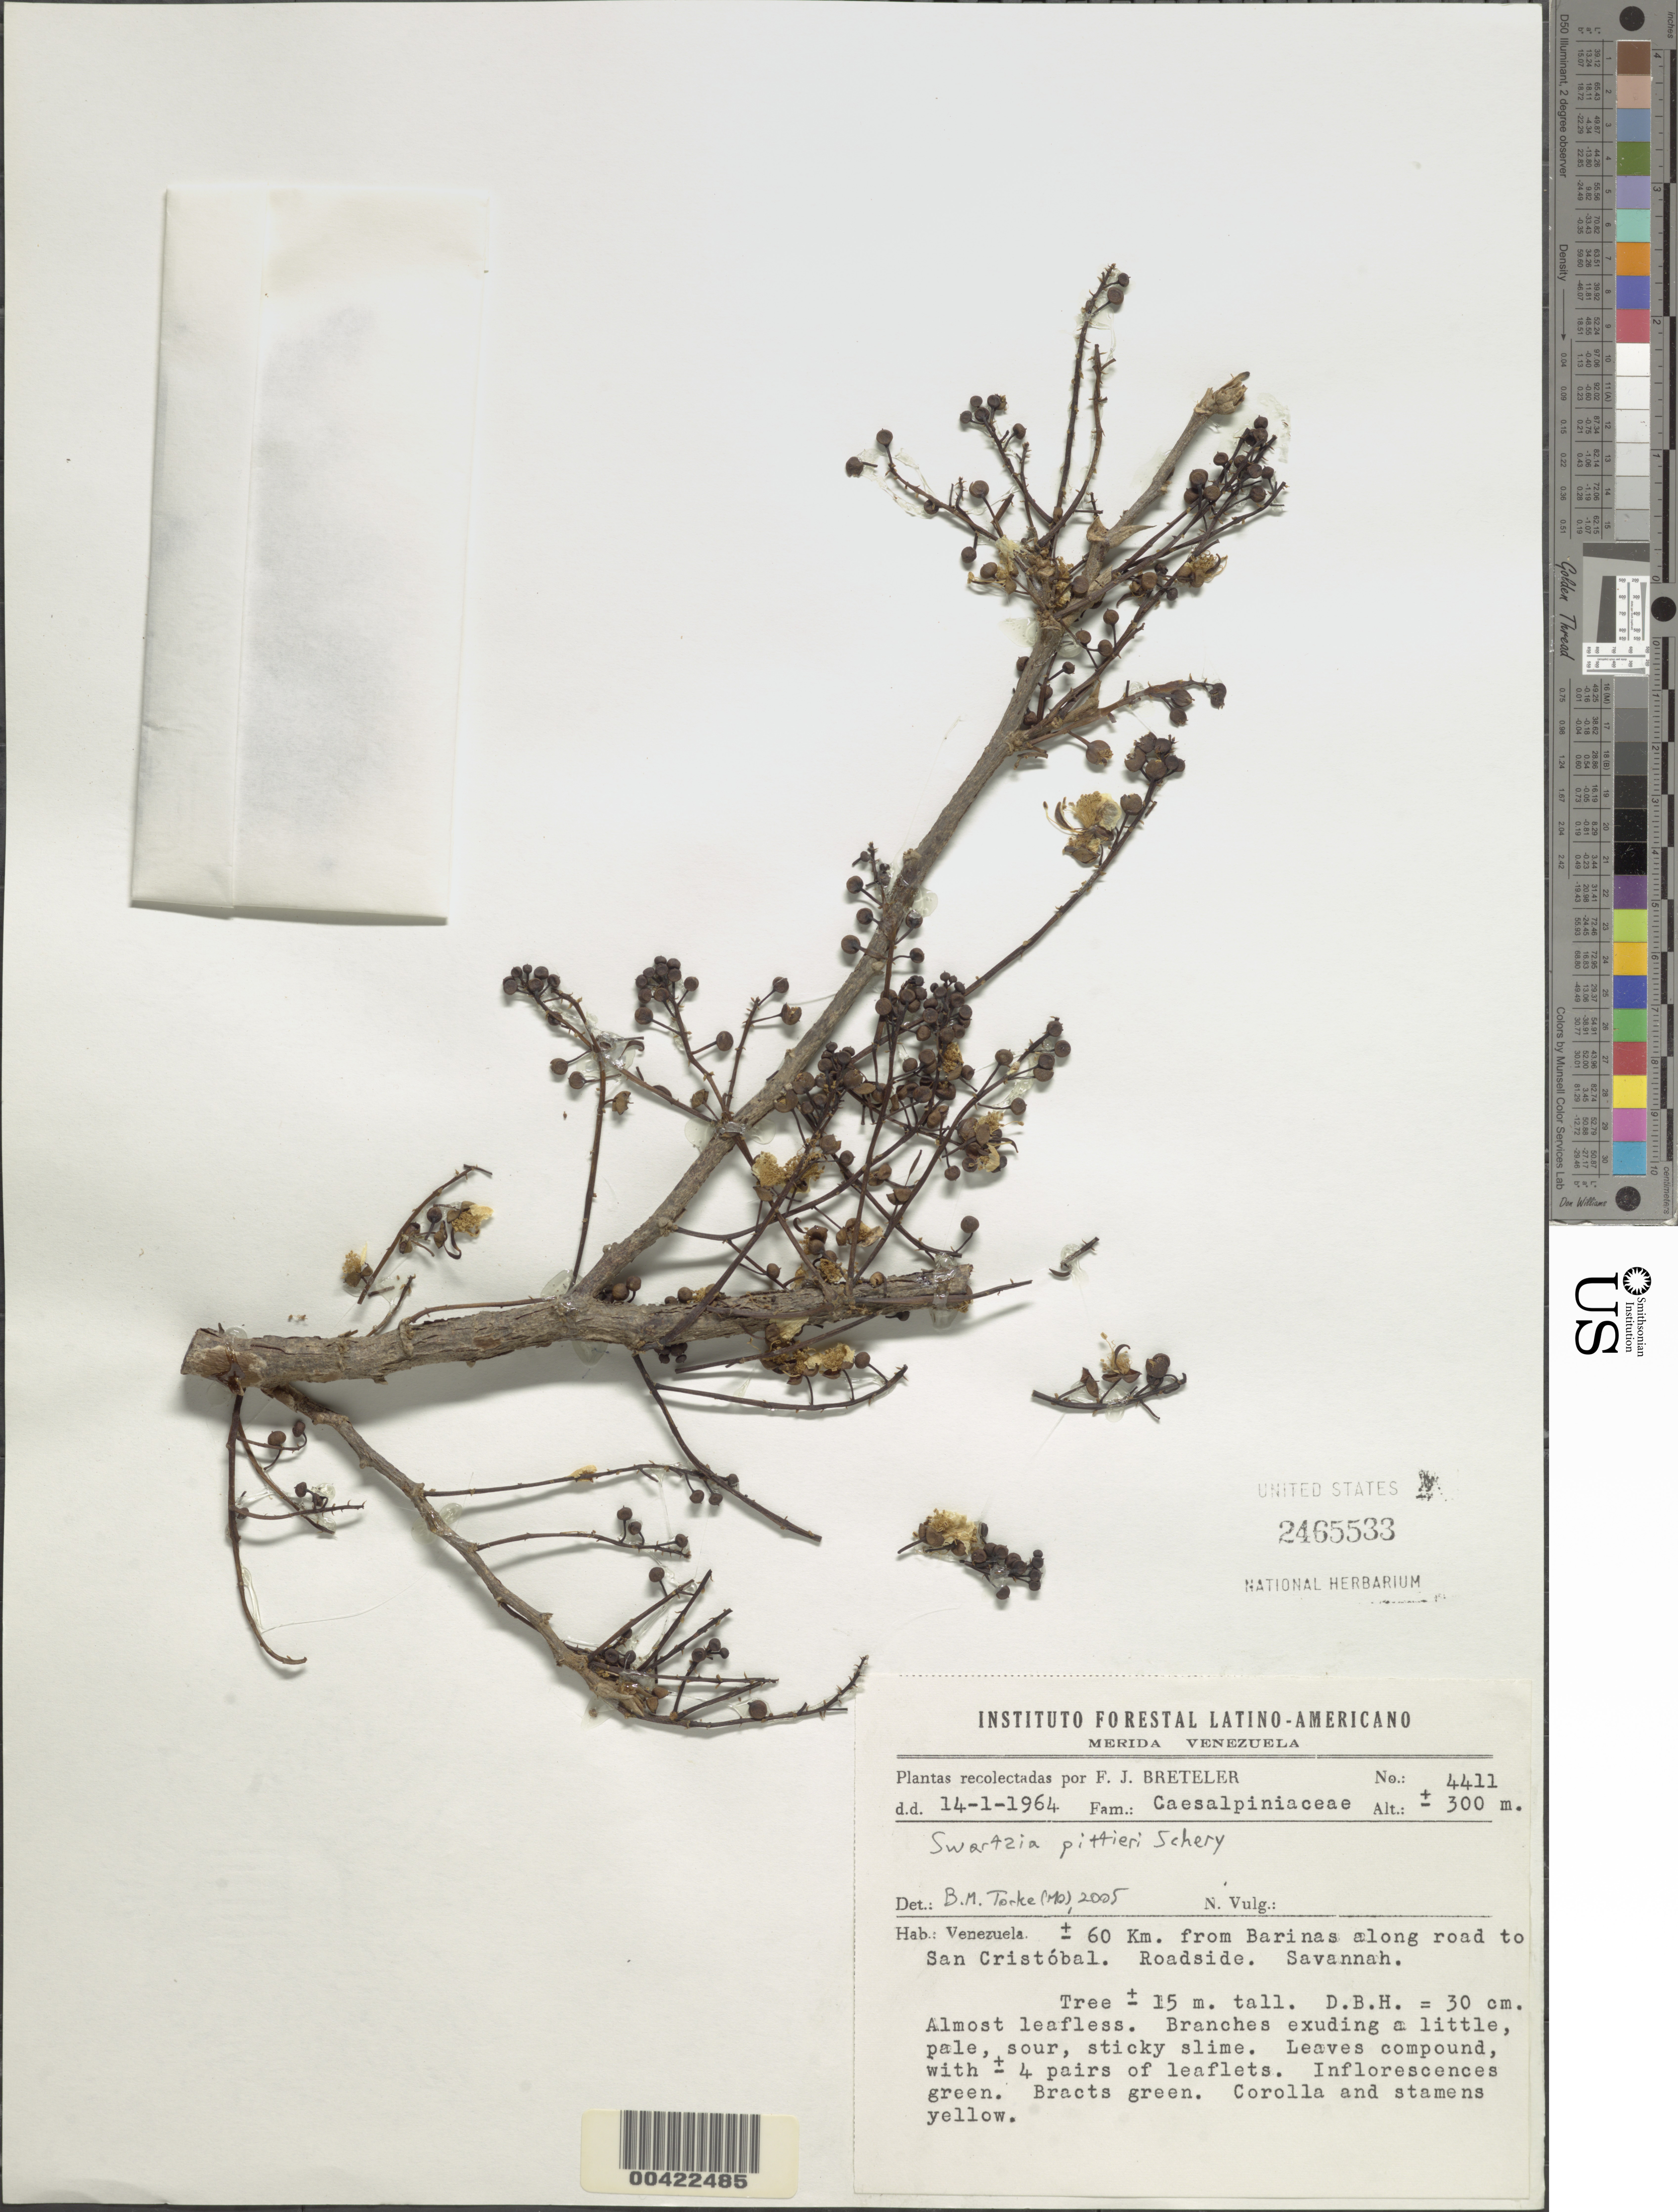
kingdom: Plantae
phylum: Tracheophyta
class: Magnoliopsida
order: Fabales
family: Fabaceae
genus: Swartzia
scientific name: Swartzia pittieri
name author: Schery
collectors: F. J. Breteler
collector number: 4411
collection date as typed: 14 Jan 1964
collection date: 1964-01-14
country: Venezuela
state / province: Barinas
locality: Ca. 60 km from barinas along rd to san cristobal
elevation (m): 300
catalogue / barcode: US 2465533